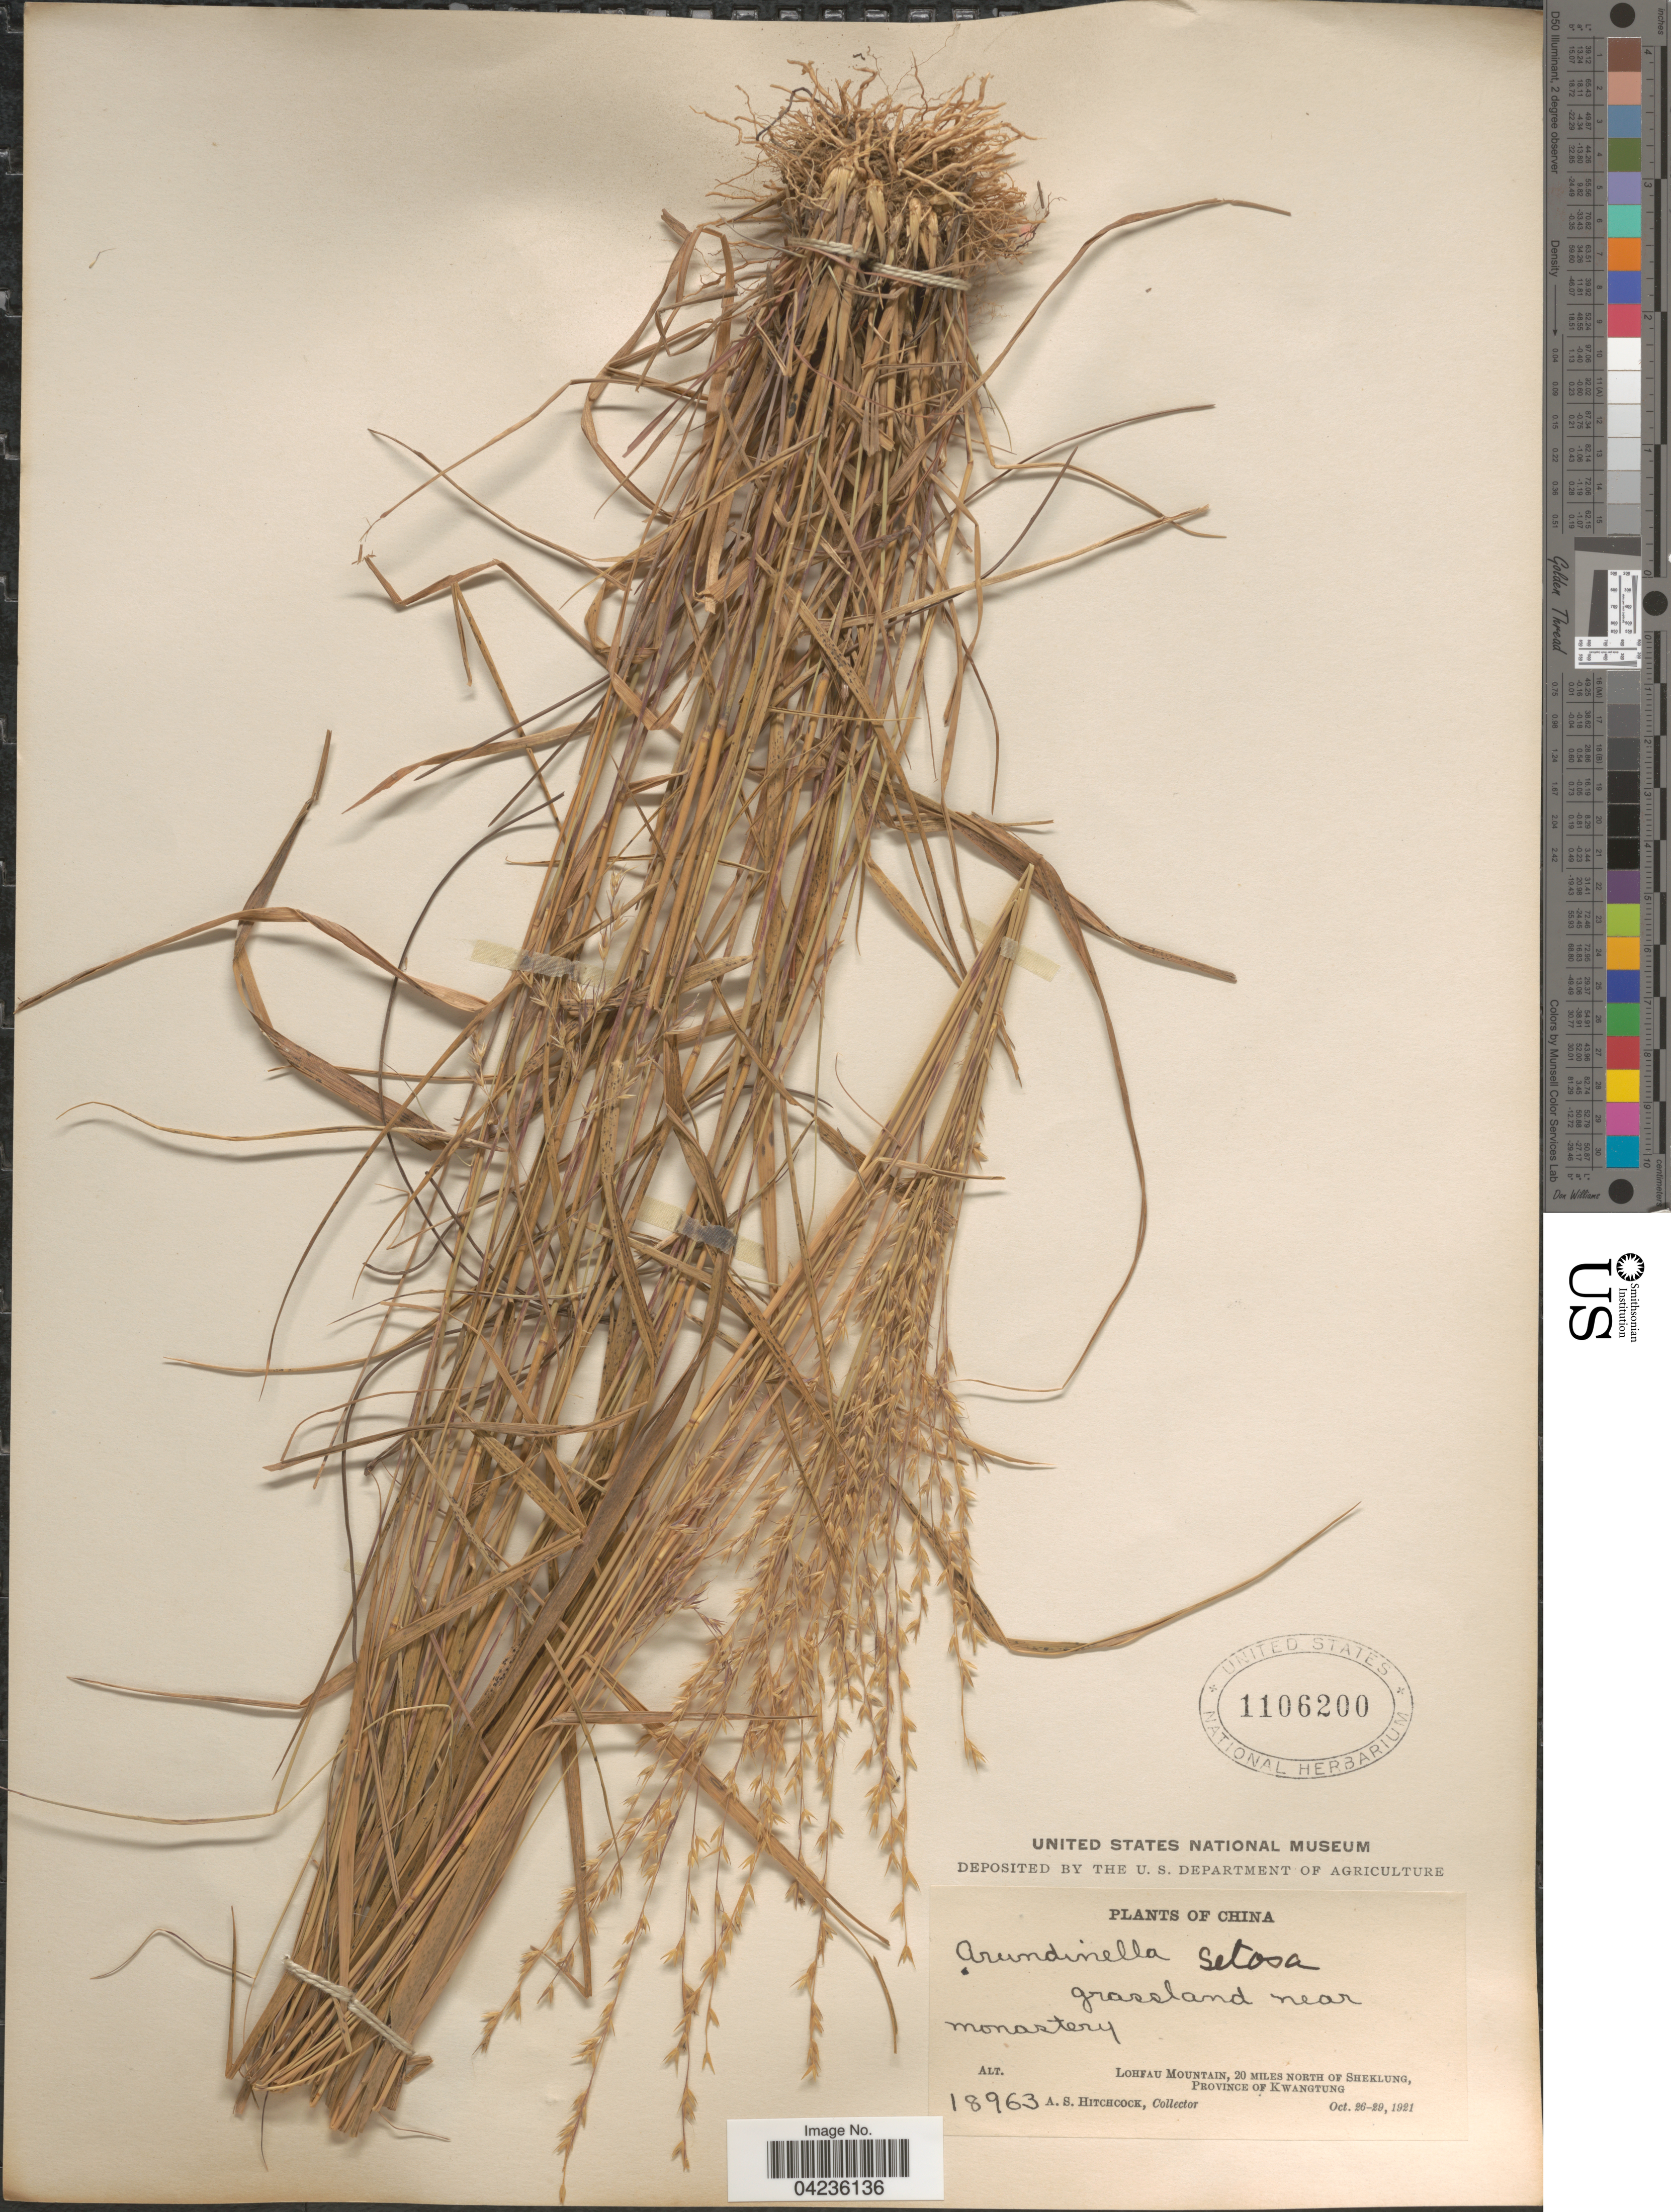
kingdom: Plantae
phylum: Tracheophyta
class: Liliopsida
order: Poales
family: Poaceae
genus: Arundinella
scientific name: Arundinella setosa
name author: Trin.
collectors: A. S. Hitchcock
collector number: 18963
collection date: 1921-10-26/1921-10-29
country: China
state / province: Guangdong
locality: Lohfau Mountain, 20 miles north of Sheklung, Province of Kwangtung.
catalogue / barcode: US 1106200